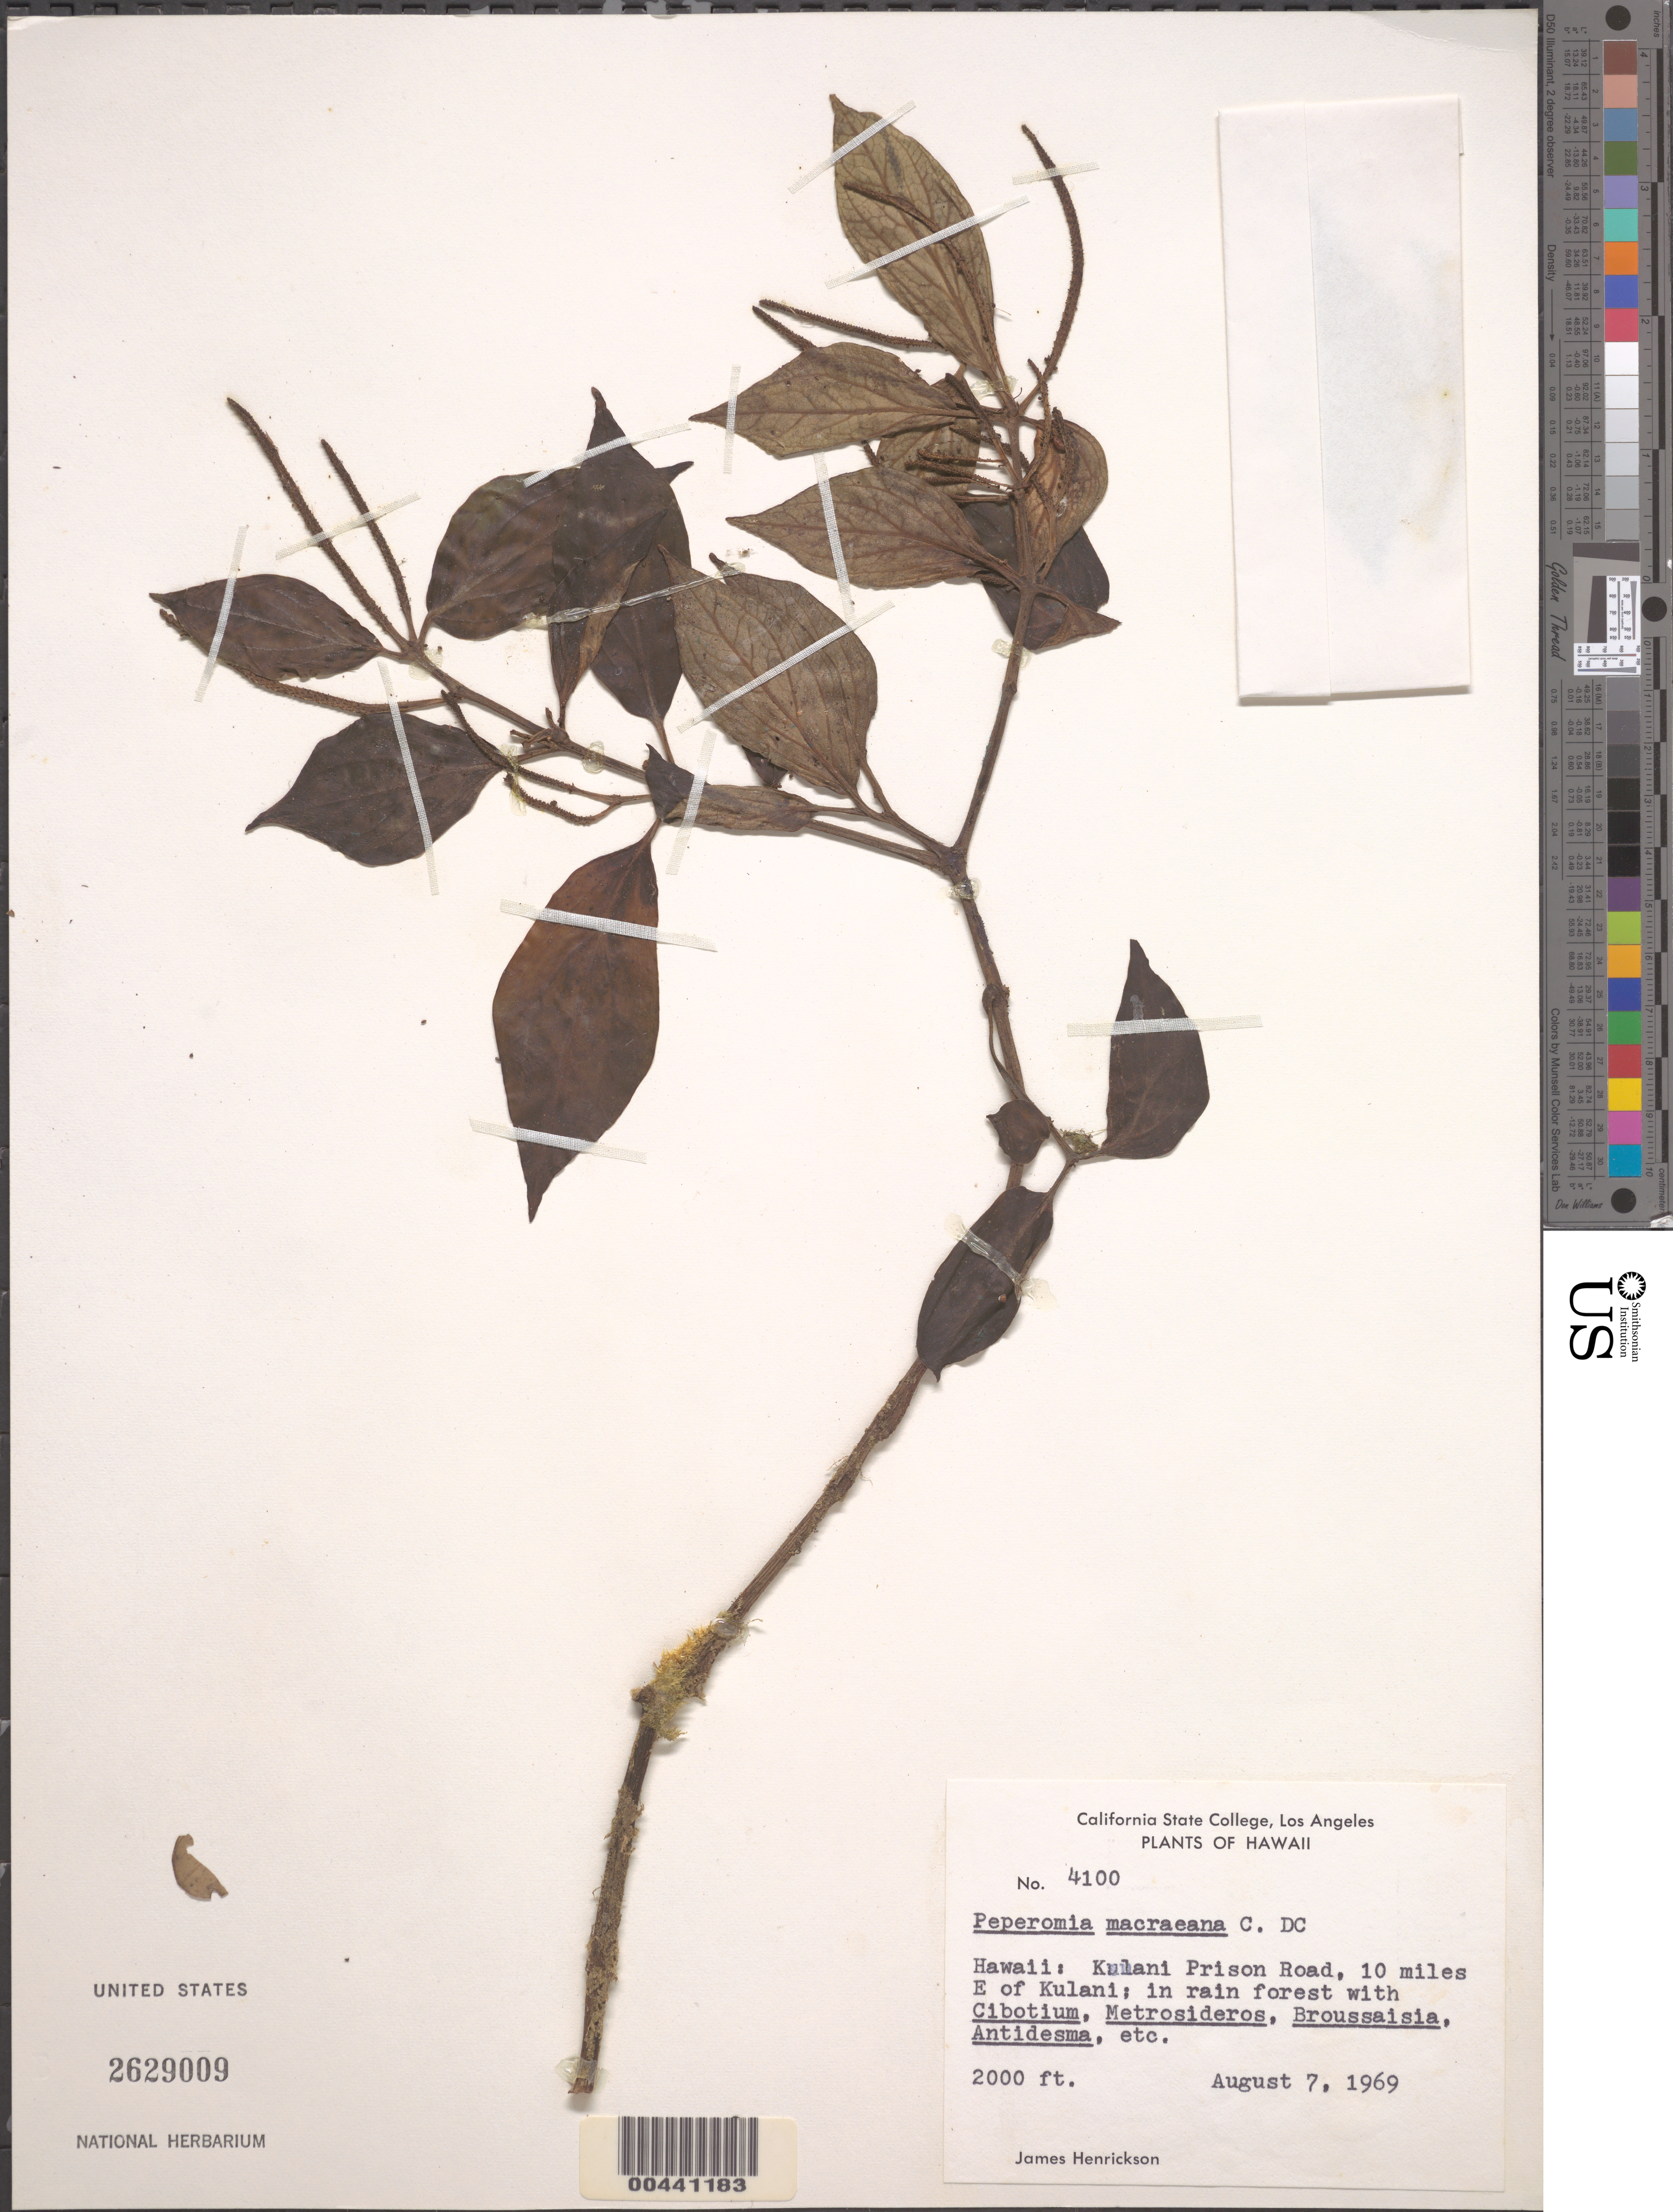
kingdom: Plantae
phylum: Tracheophyta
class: Magnoliopsida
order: Piperales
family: Piperaceae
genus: Peperomia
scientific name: Peperomia macraeana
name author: C. DC.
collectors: J. S. Henrickson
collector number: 4100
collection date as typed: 7 Aug 1969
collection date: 1969-08-07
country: United States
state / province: Hawaii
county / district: Hawaii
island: Hawaii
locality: Kulani Prison Road, 10 miles E of Kulani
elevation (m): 610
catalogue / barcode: US 2629009